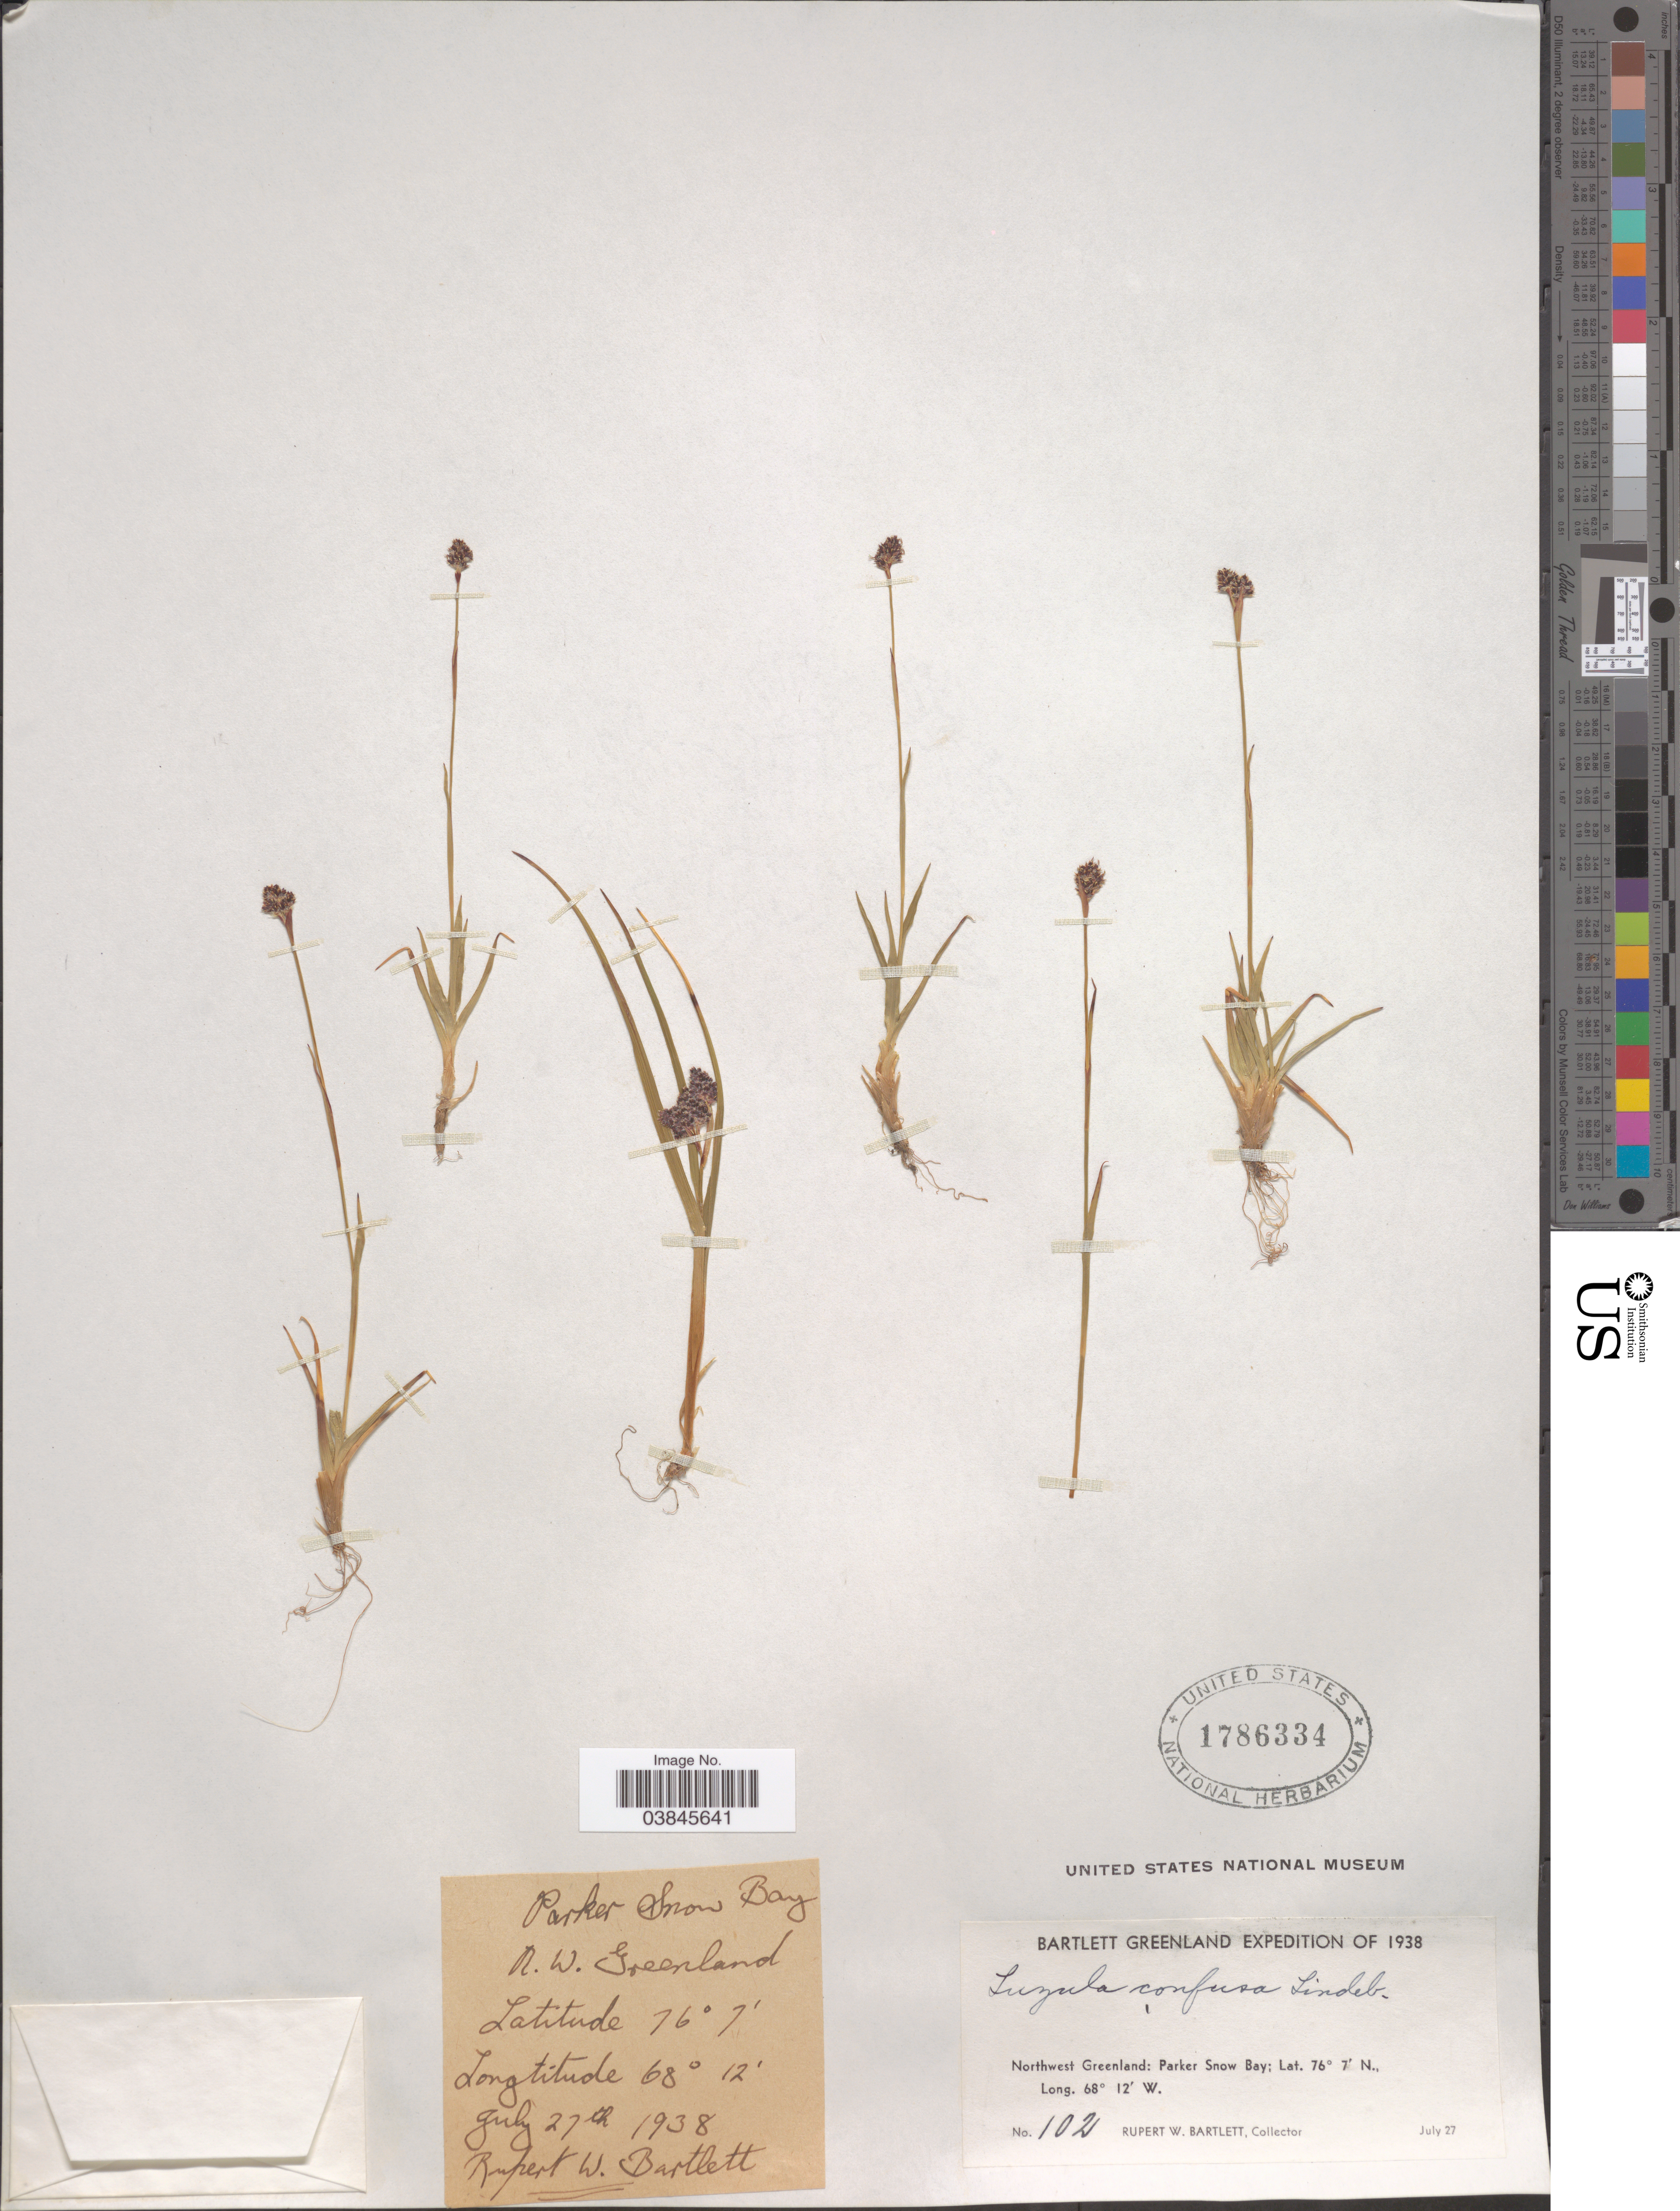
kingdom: Plantae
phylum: Tracheophyta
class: Liliopsida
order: Poales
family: Juncaceae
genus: Luzula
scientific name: Luzula confusa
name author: Lindeb.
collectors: R. W. Bartlett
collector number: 102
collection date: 1938-07-27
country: Greenland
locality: Northwest Greenland: Parker Snow Bay.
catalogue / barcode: US 1786334